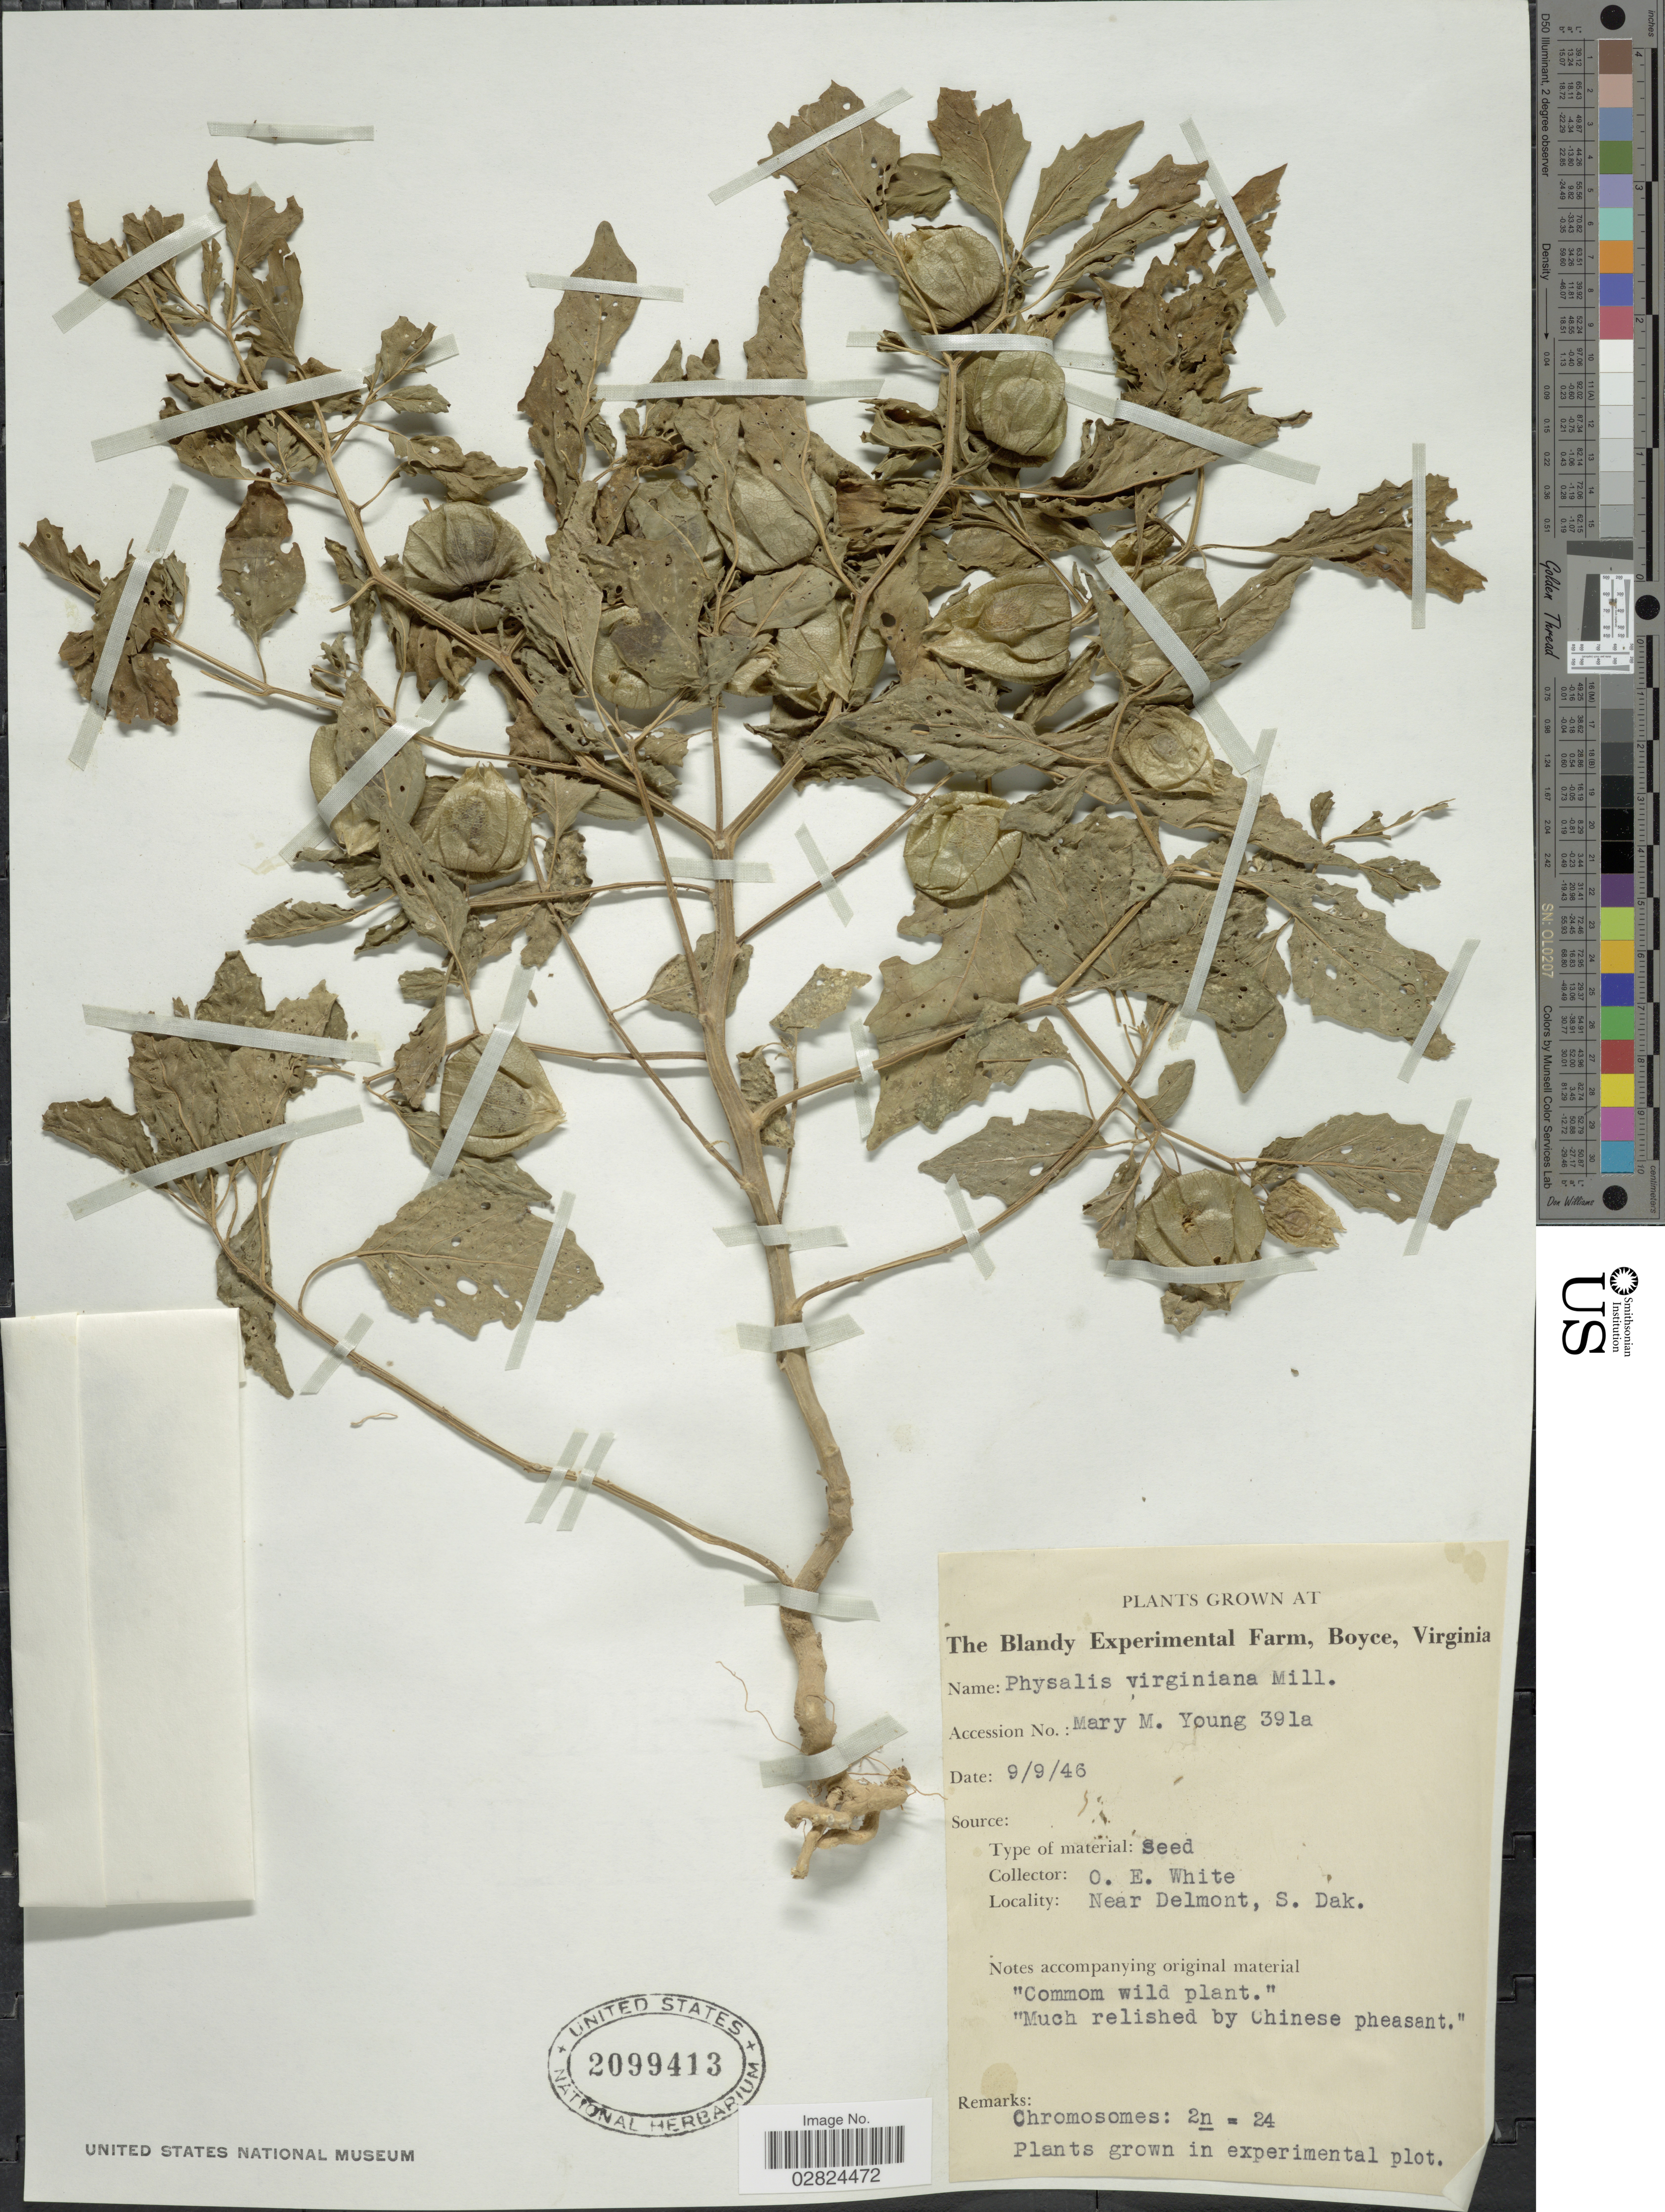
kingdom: Plantae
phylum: Tracheophyta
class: Magnoliopsida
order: Solanales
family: Solanaceae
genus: Physalis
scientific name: Physalis virginiana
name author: Mill.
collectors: M. Young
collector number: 391a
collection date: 1946-09-09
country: United States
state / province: Virginia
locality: The Blandy Experimental Farm, Boyce.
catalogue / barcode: US 2099413